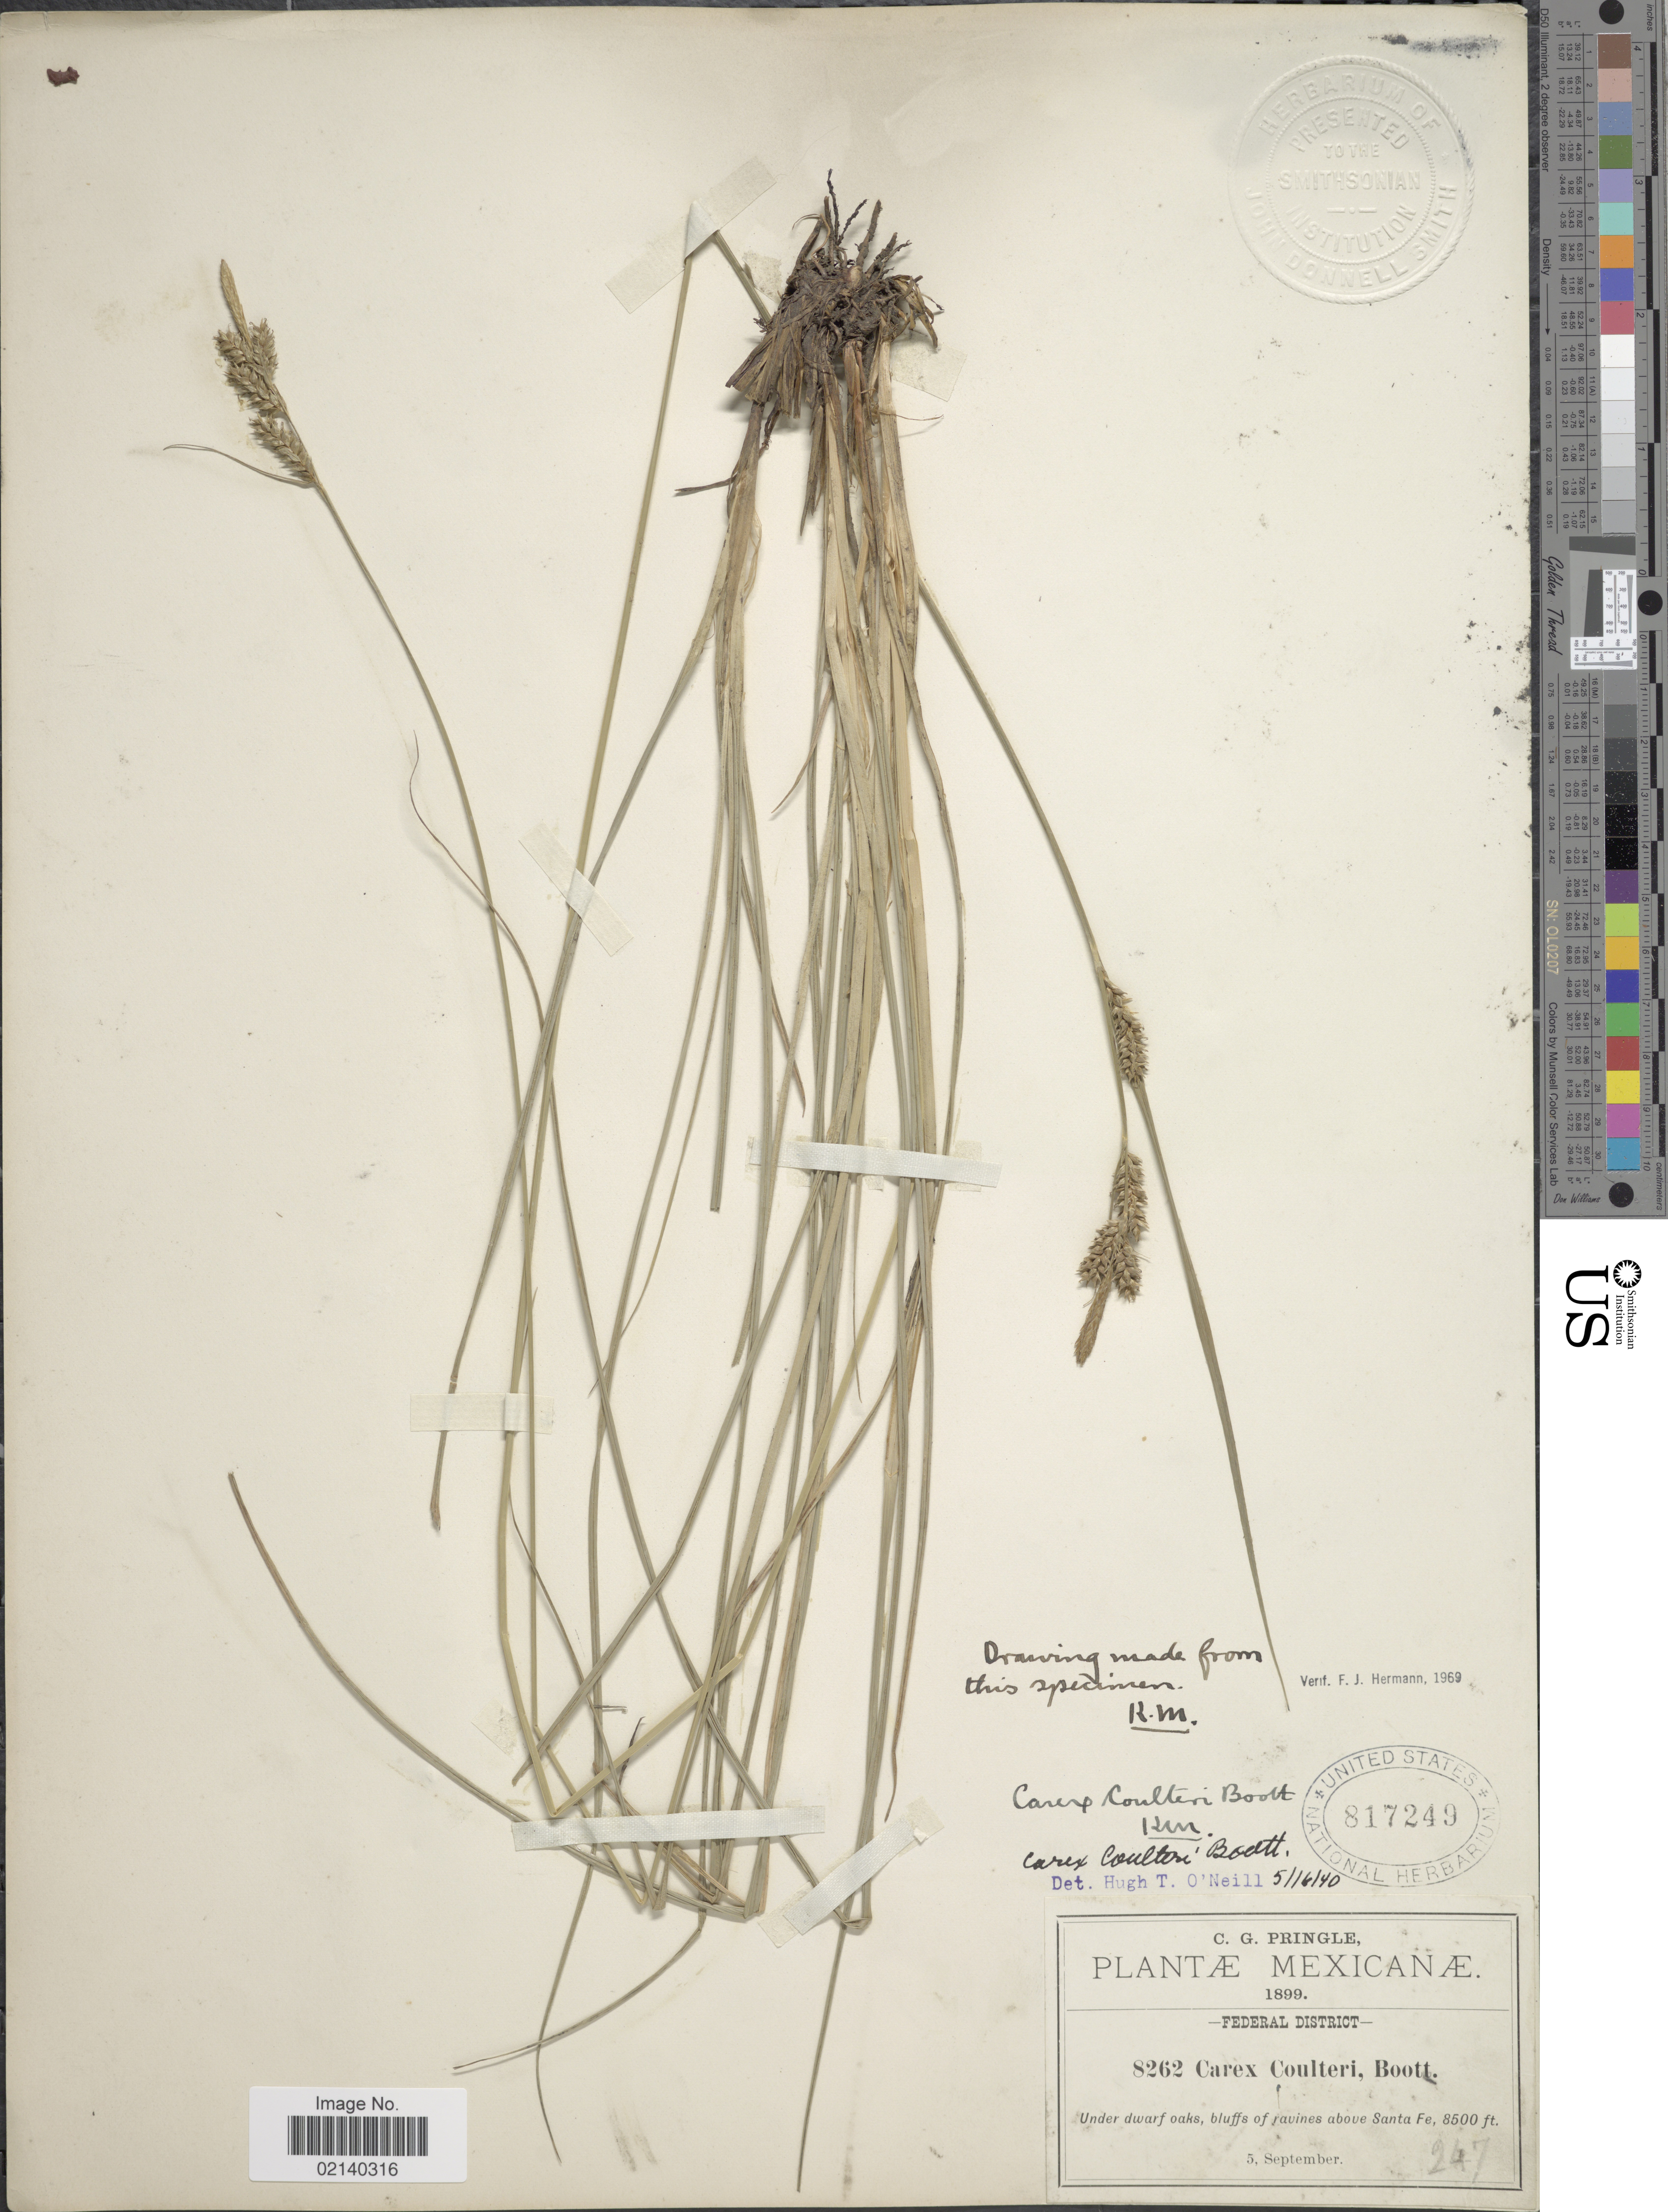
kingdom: Plantae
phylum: Tracheophyta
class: Liliopsida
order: Poales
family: Cyperaceae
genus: Carex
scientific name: Carex coulteri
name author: Boott ex Hemsl.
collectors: C. G. Pringle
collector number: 8262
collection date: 1899-09-05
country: Mexico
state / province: Distrito Federal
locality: Under dwarf oaks, bluffs of ravines above Santa Fe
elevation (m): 2591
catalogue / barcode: US 817249